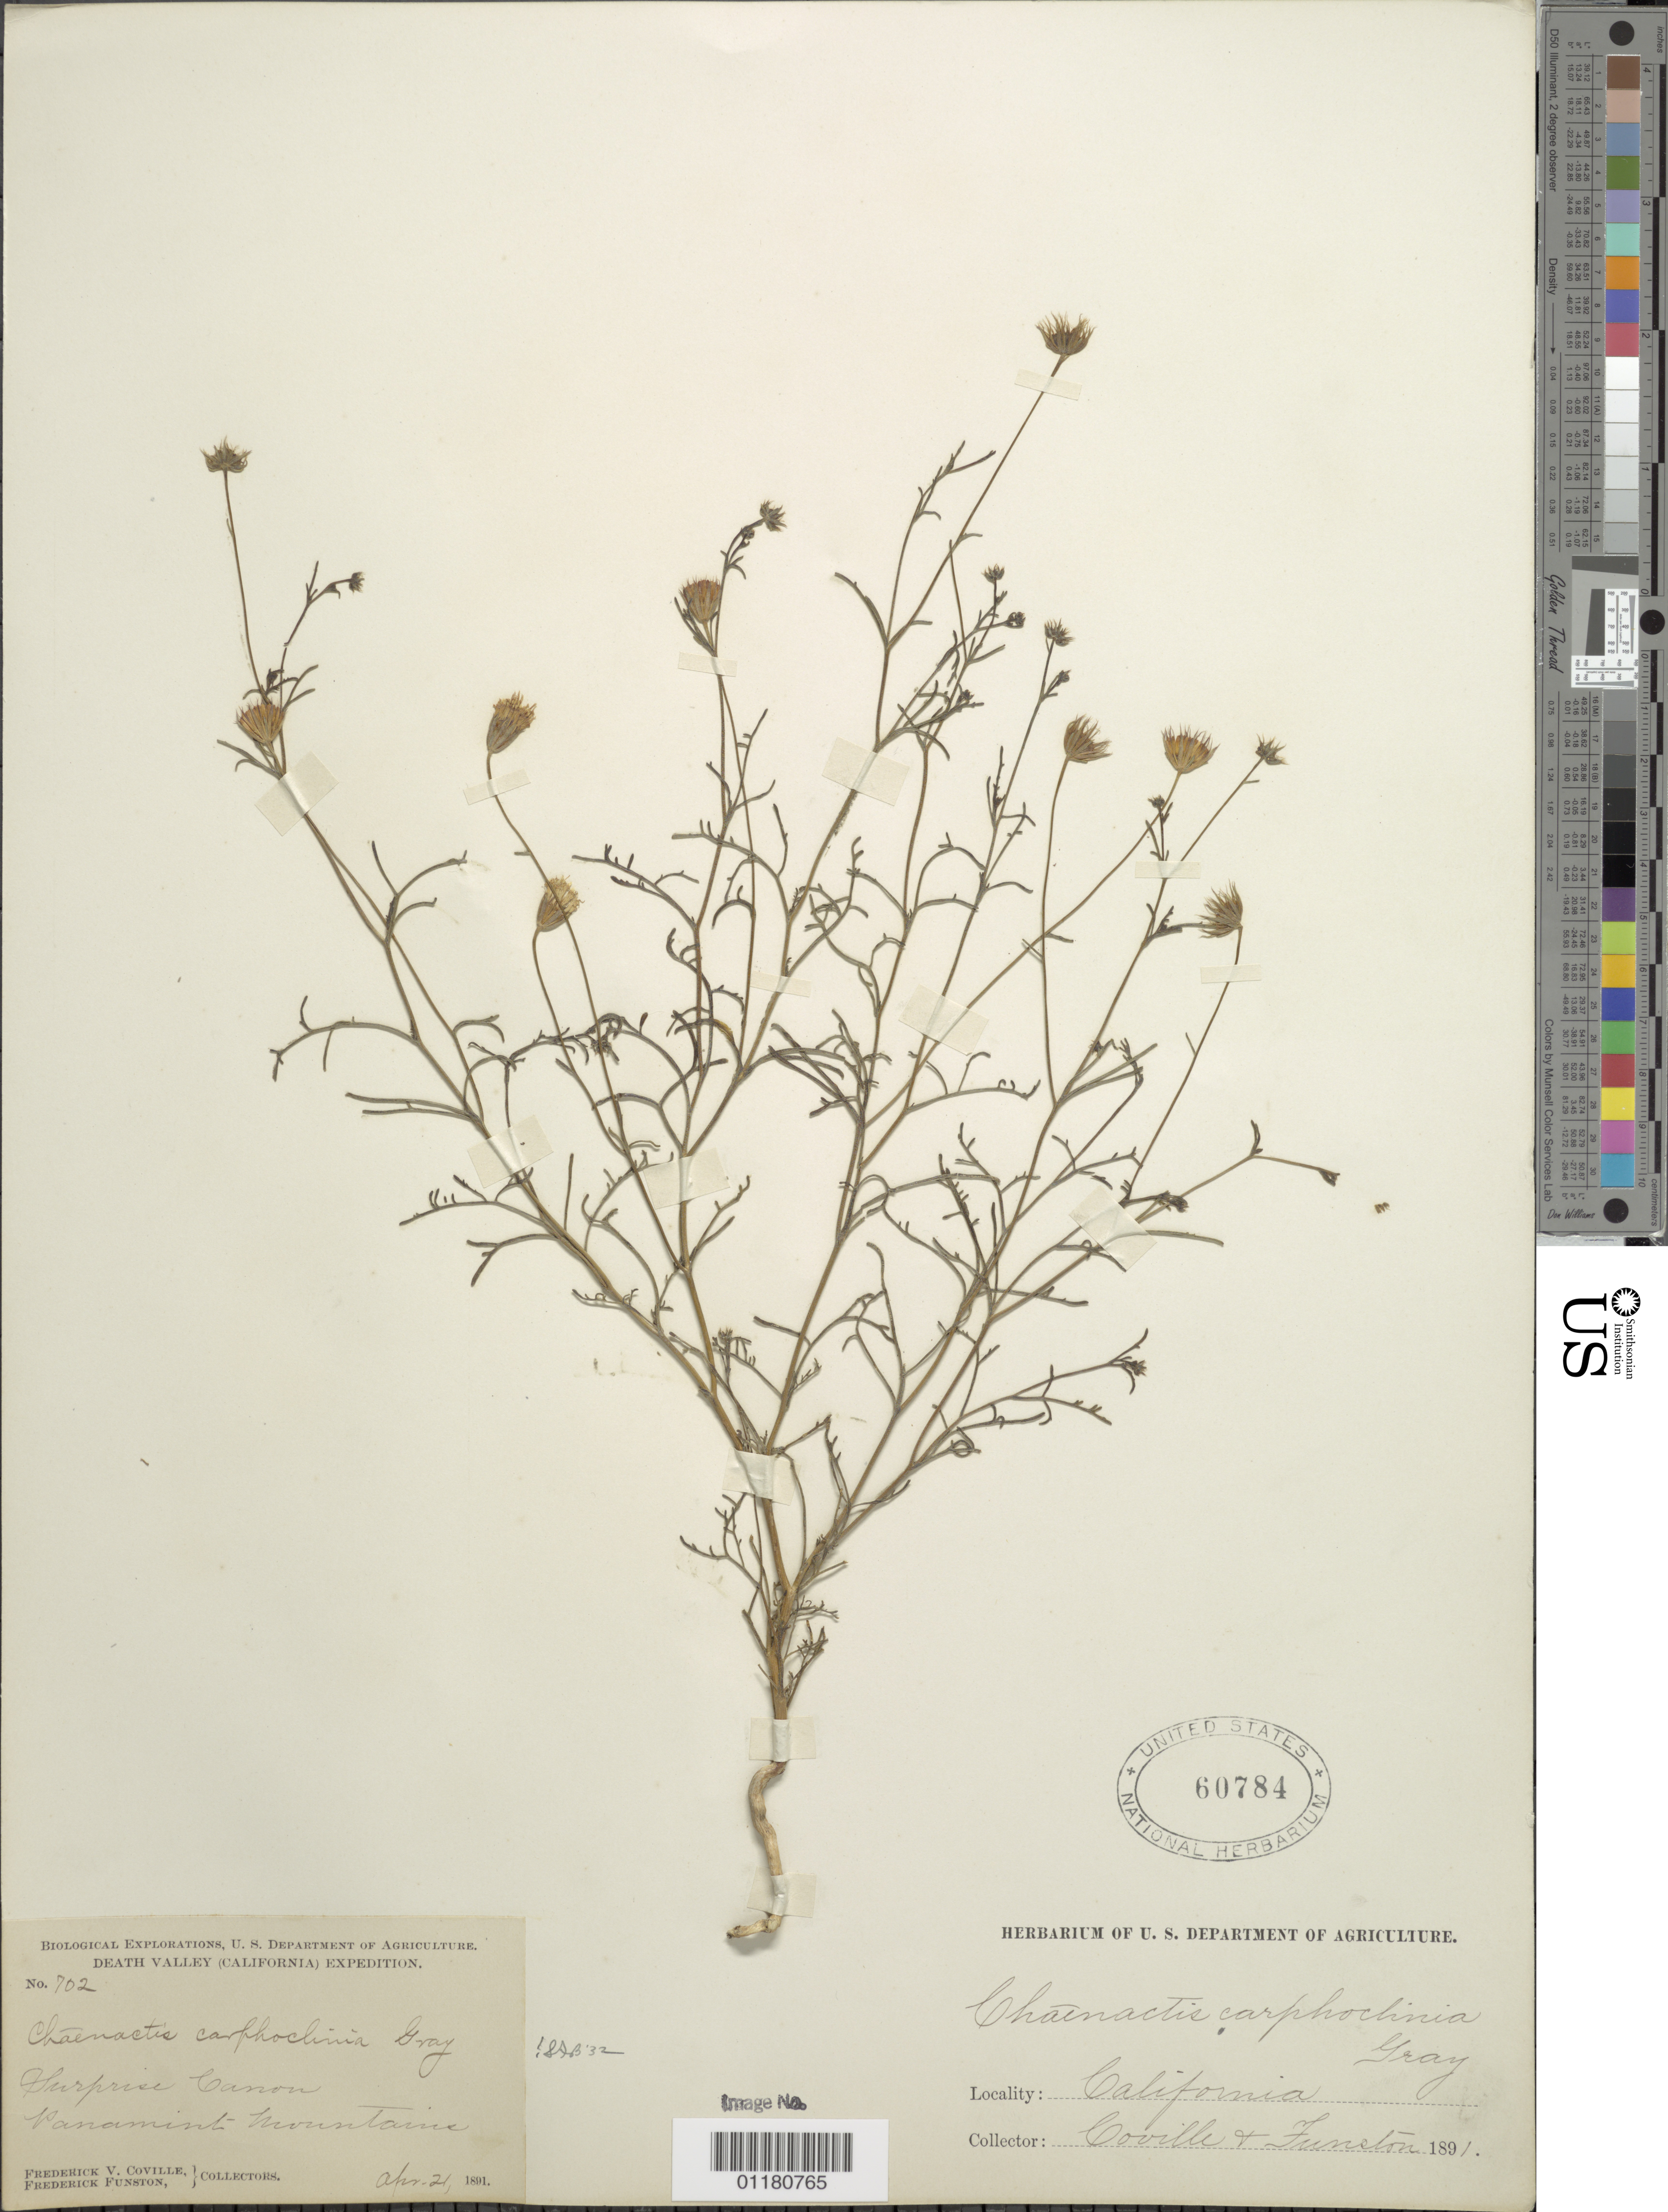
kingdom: Plantae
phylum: Tracheophyta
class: Magnoliopsida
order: Asterales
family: Asteraceae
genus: Chaenactis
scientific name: Chaenactis carphoclinia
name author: A. Gray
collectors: F. V. Coville, F. Funston & F. Funston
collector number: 702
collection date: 1891-04-21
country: United States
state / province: California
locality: Surprise Canon, Panamint Mtns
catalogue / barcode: US 60784